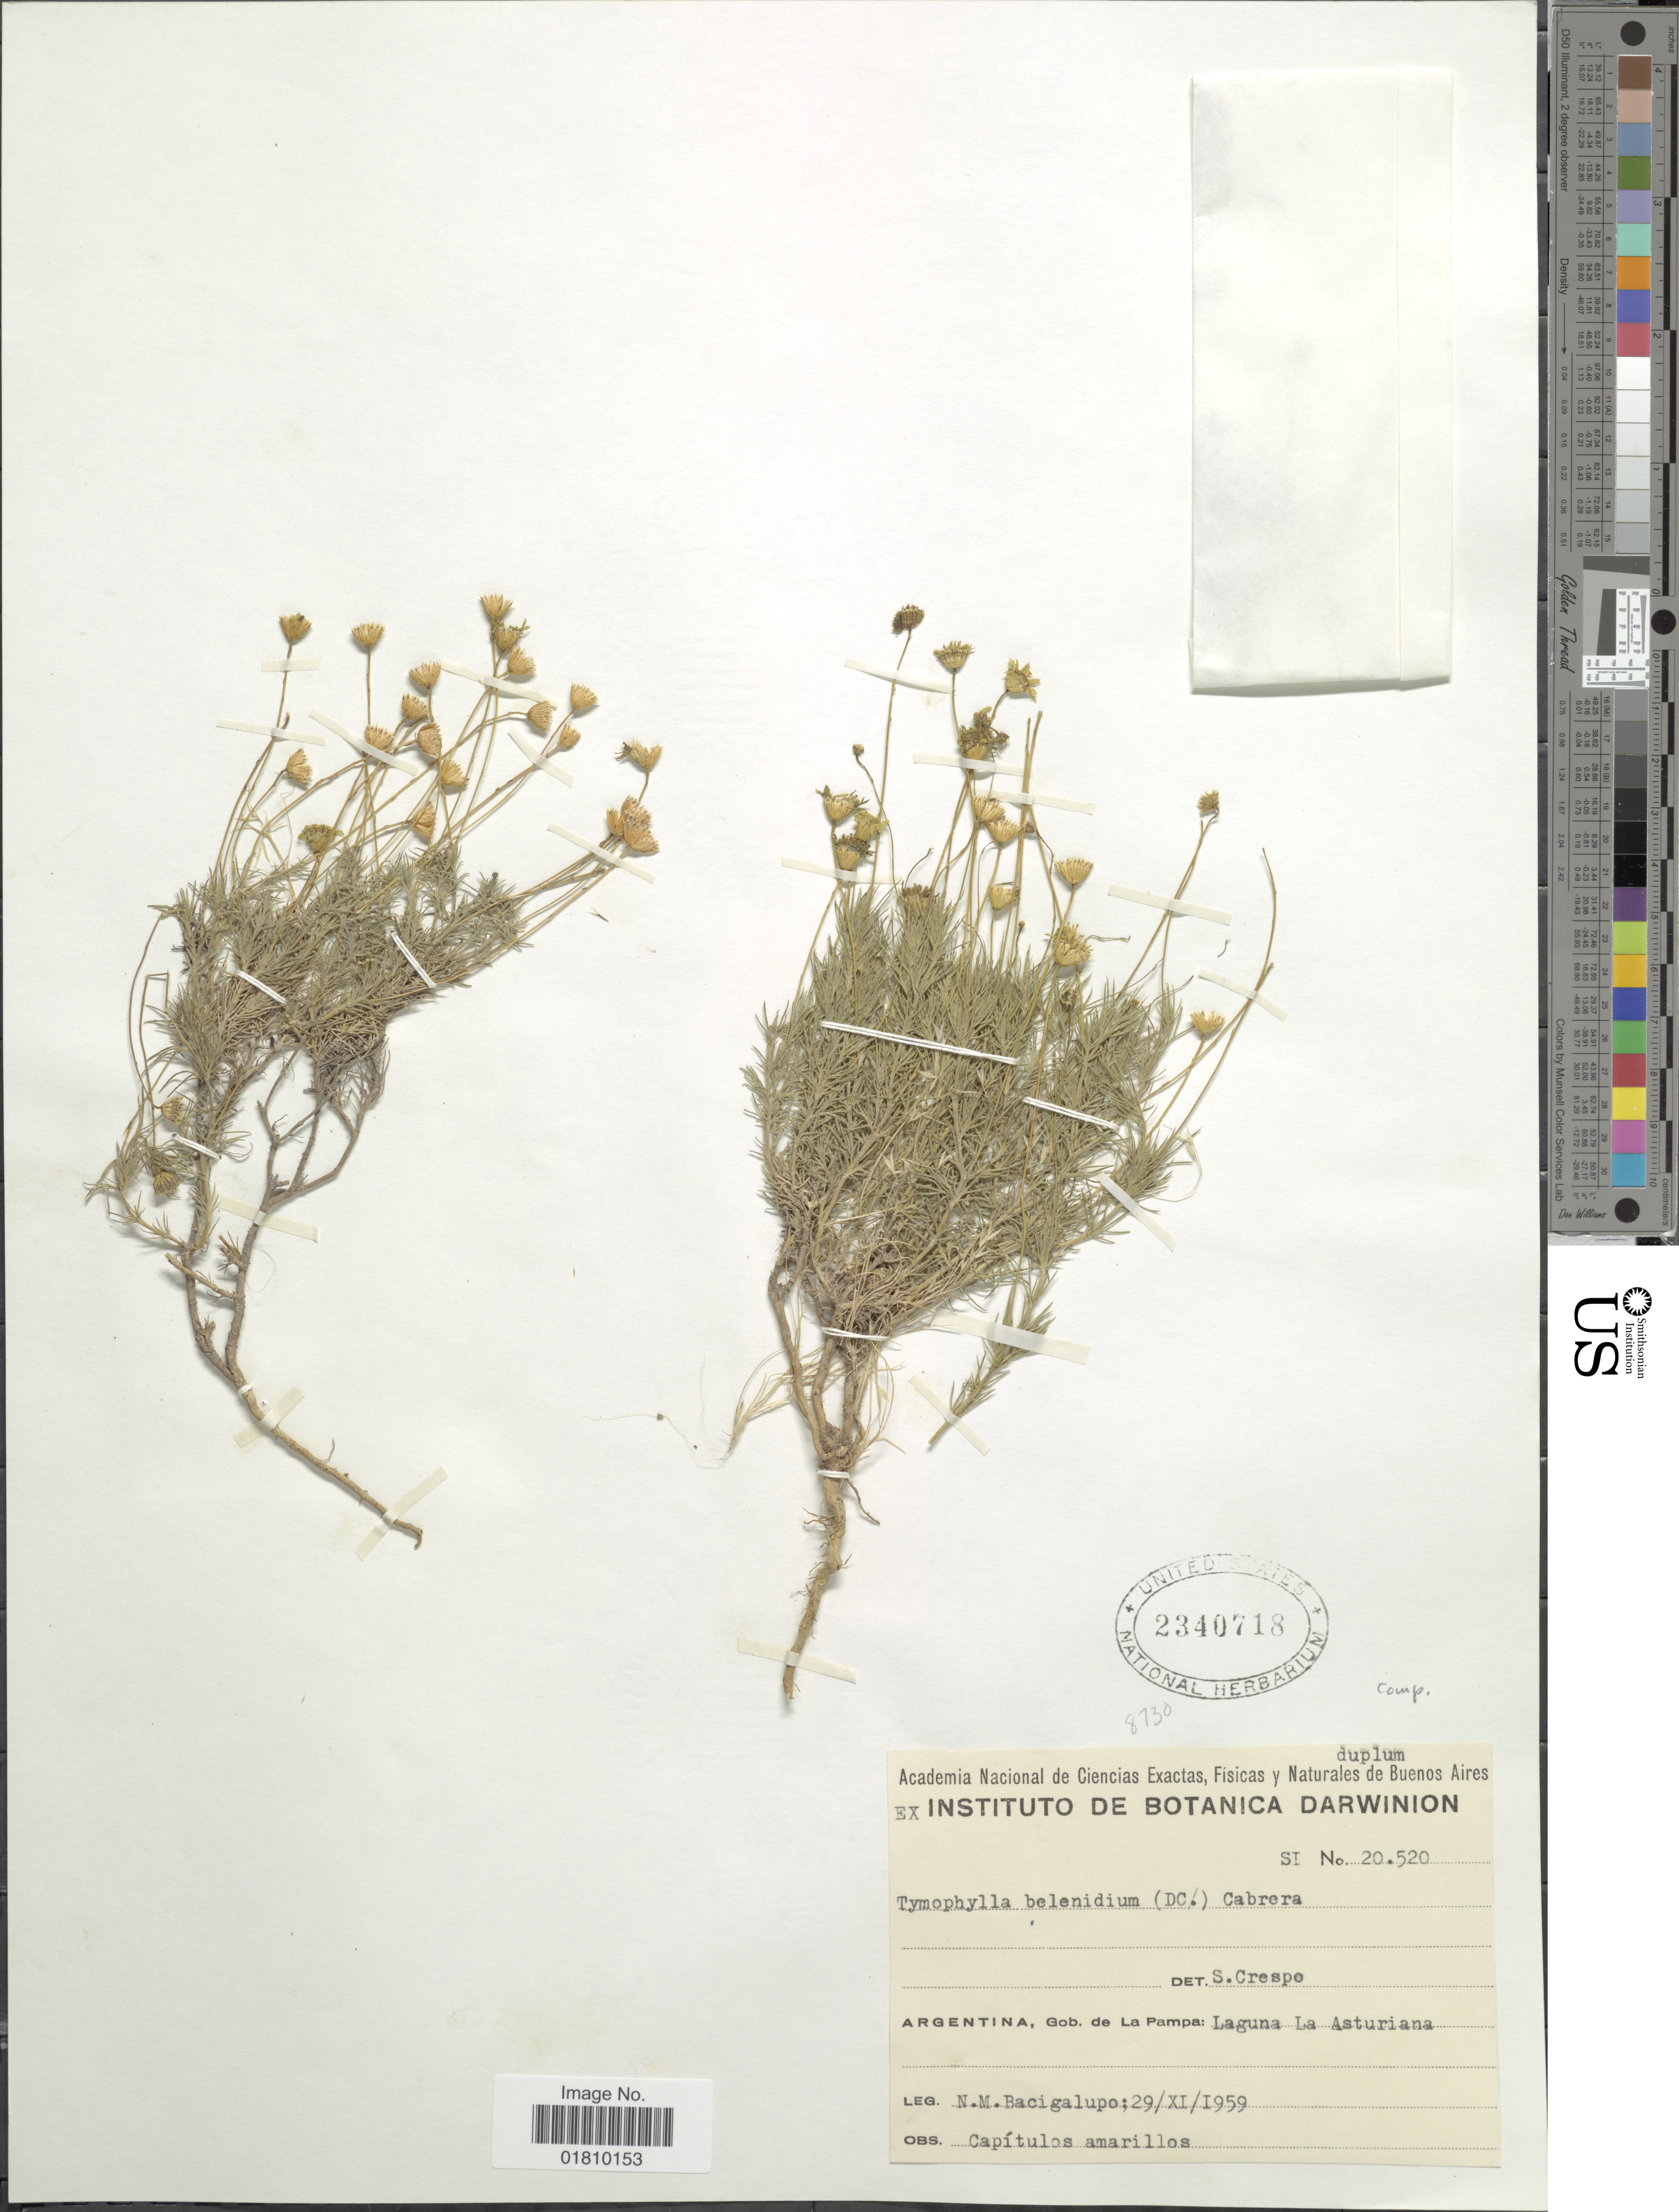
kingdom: Plantae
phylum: Tracheophyta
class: Magnoliopsida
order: Asterales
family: Asteraceae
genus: Thymophylla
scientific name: Thymophylla pentachaeta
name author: (DC.) Small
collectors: N. M. Bacigalupo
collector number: SI20520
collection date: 1959-11-29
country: Argentina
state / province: La Pampa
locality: Gob. de La Pampa: Laguna La Asturiana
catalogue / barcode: US 2340718